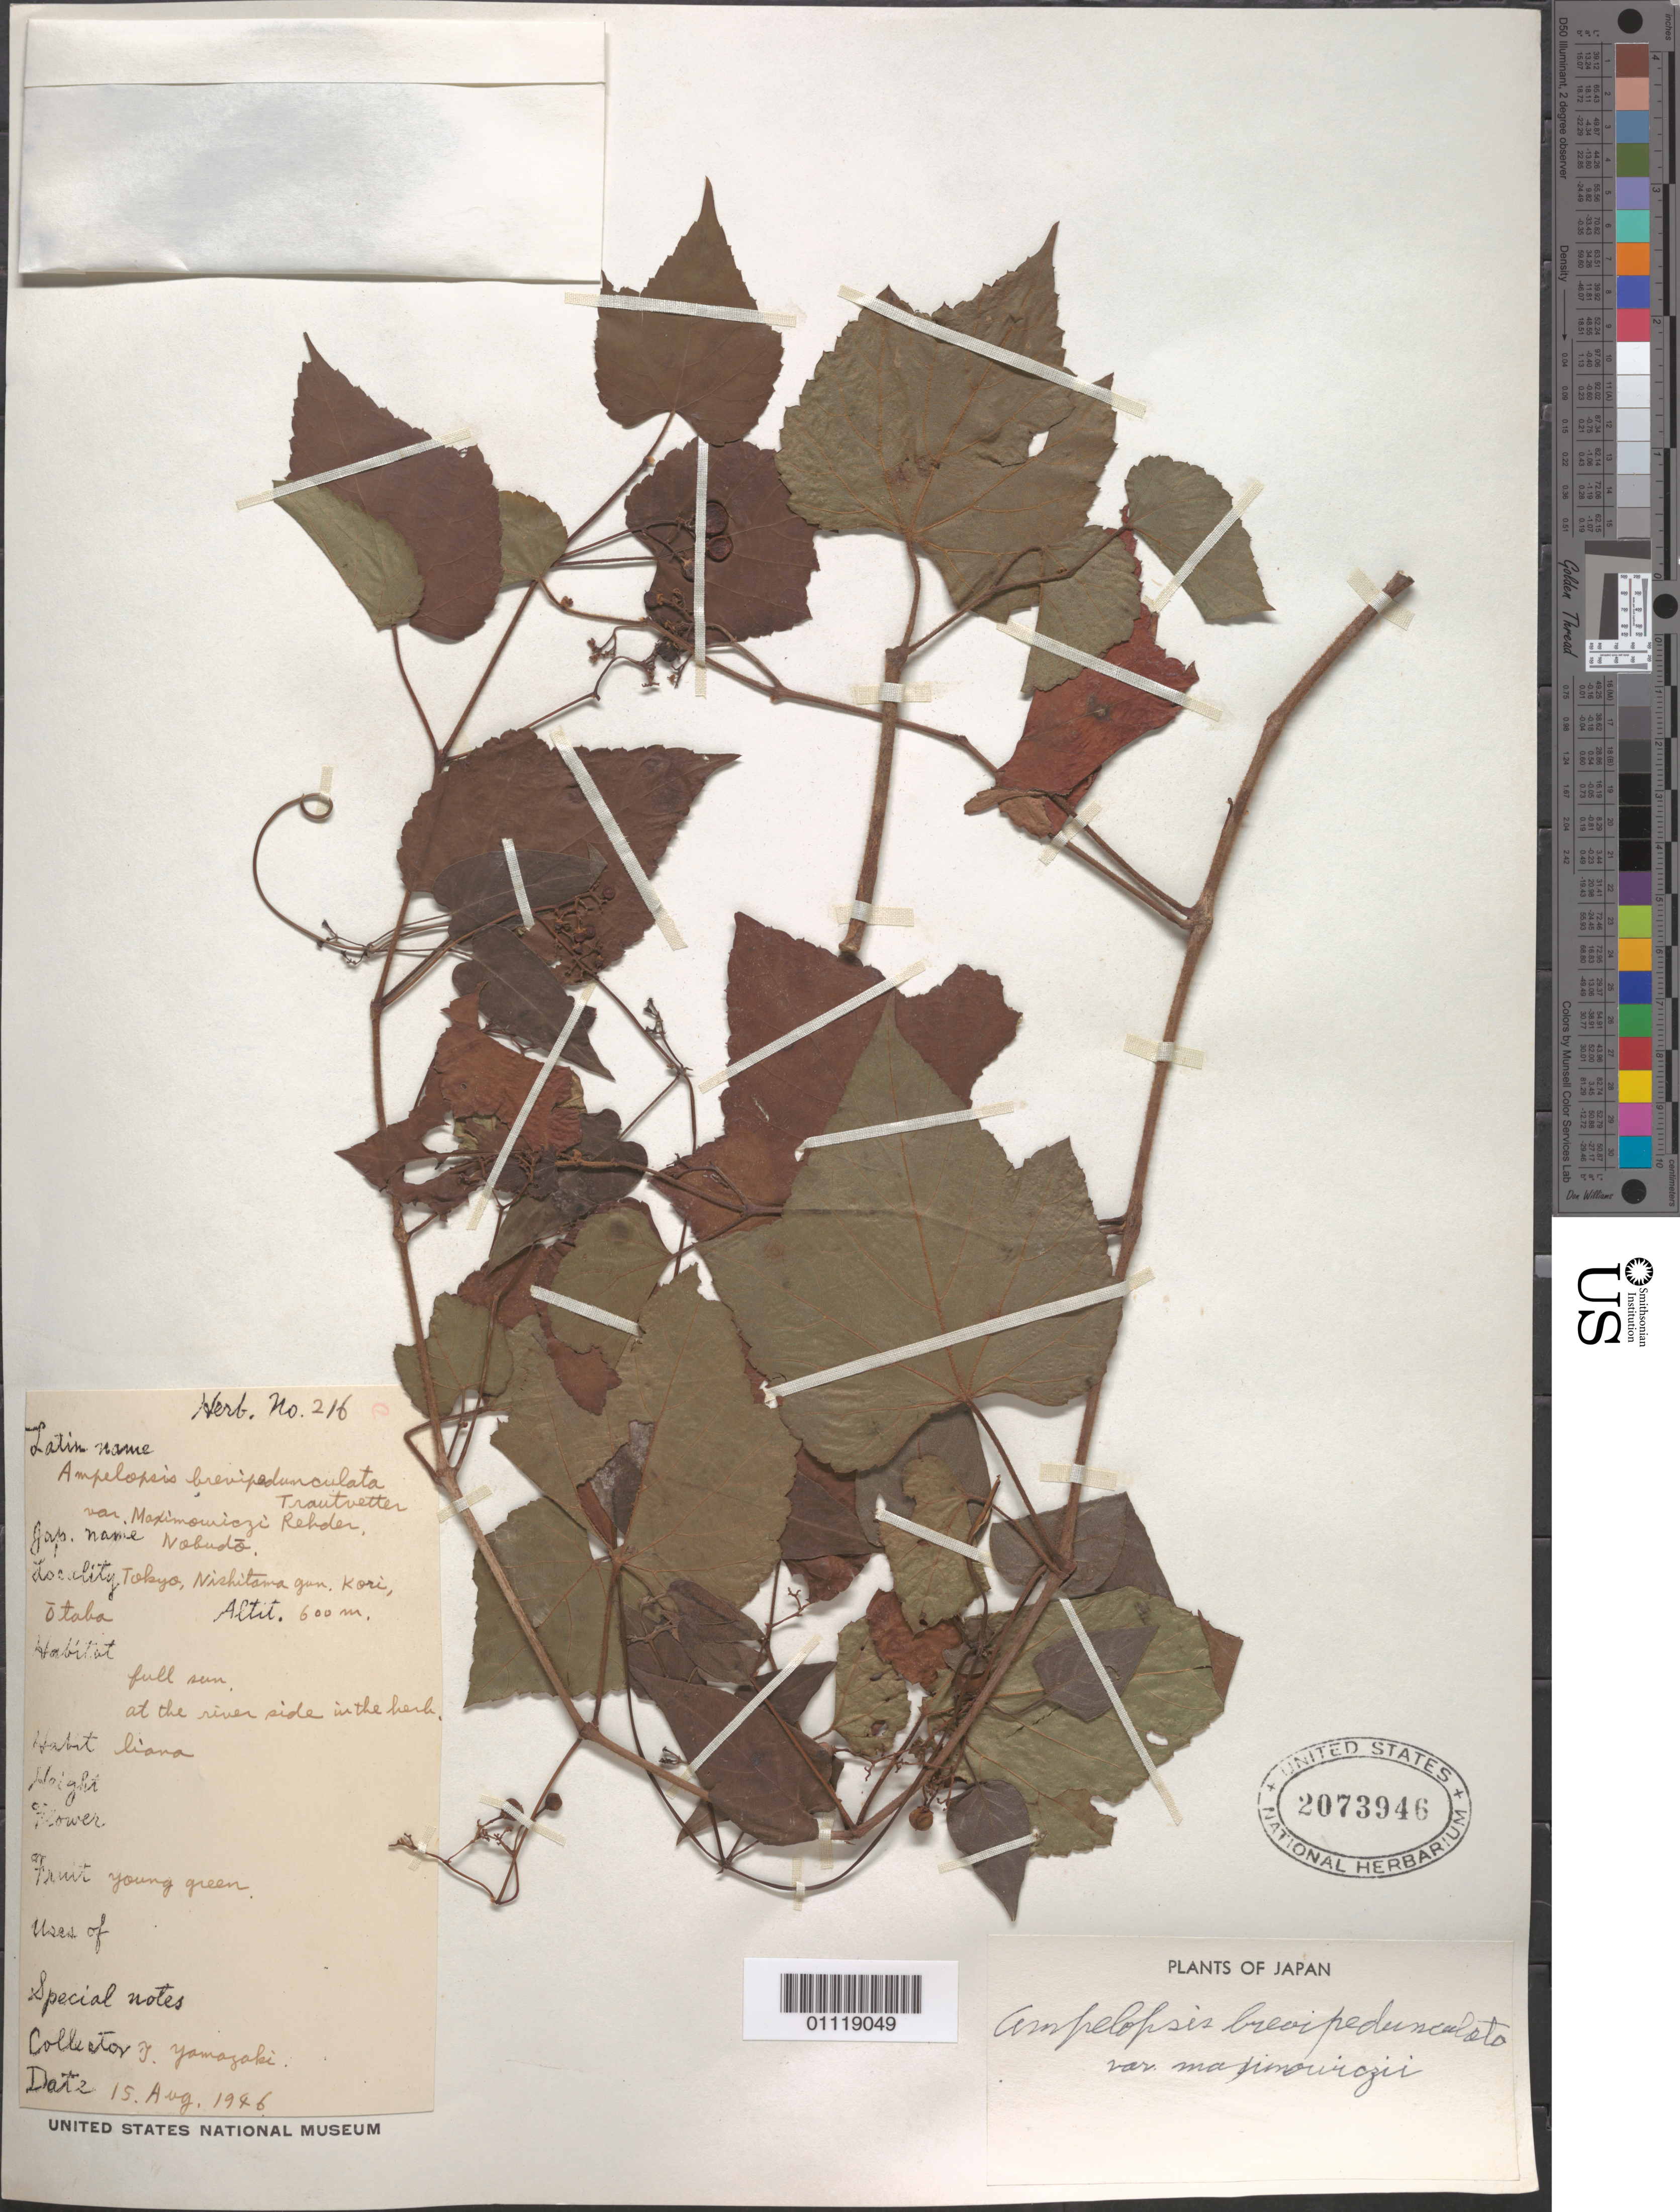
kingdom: Plantae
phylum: Tracheophyta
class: Magnoliopsida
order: Vitales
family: Vitaceae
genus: Ampelopsis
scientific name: Ampelopsis brevipedunculata var. maximowiczii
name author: (Regel) Rehder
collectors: T. Yamazaki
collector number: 216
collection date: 1946-08-15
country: Japan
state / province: Tokyo, Federal City of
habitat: At the river side.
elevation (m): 600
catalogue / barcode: US 2073946